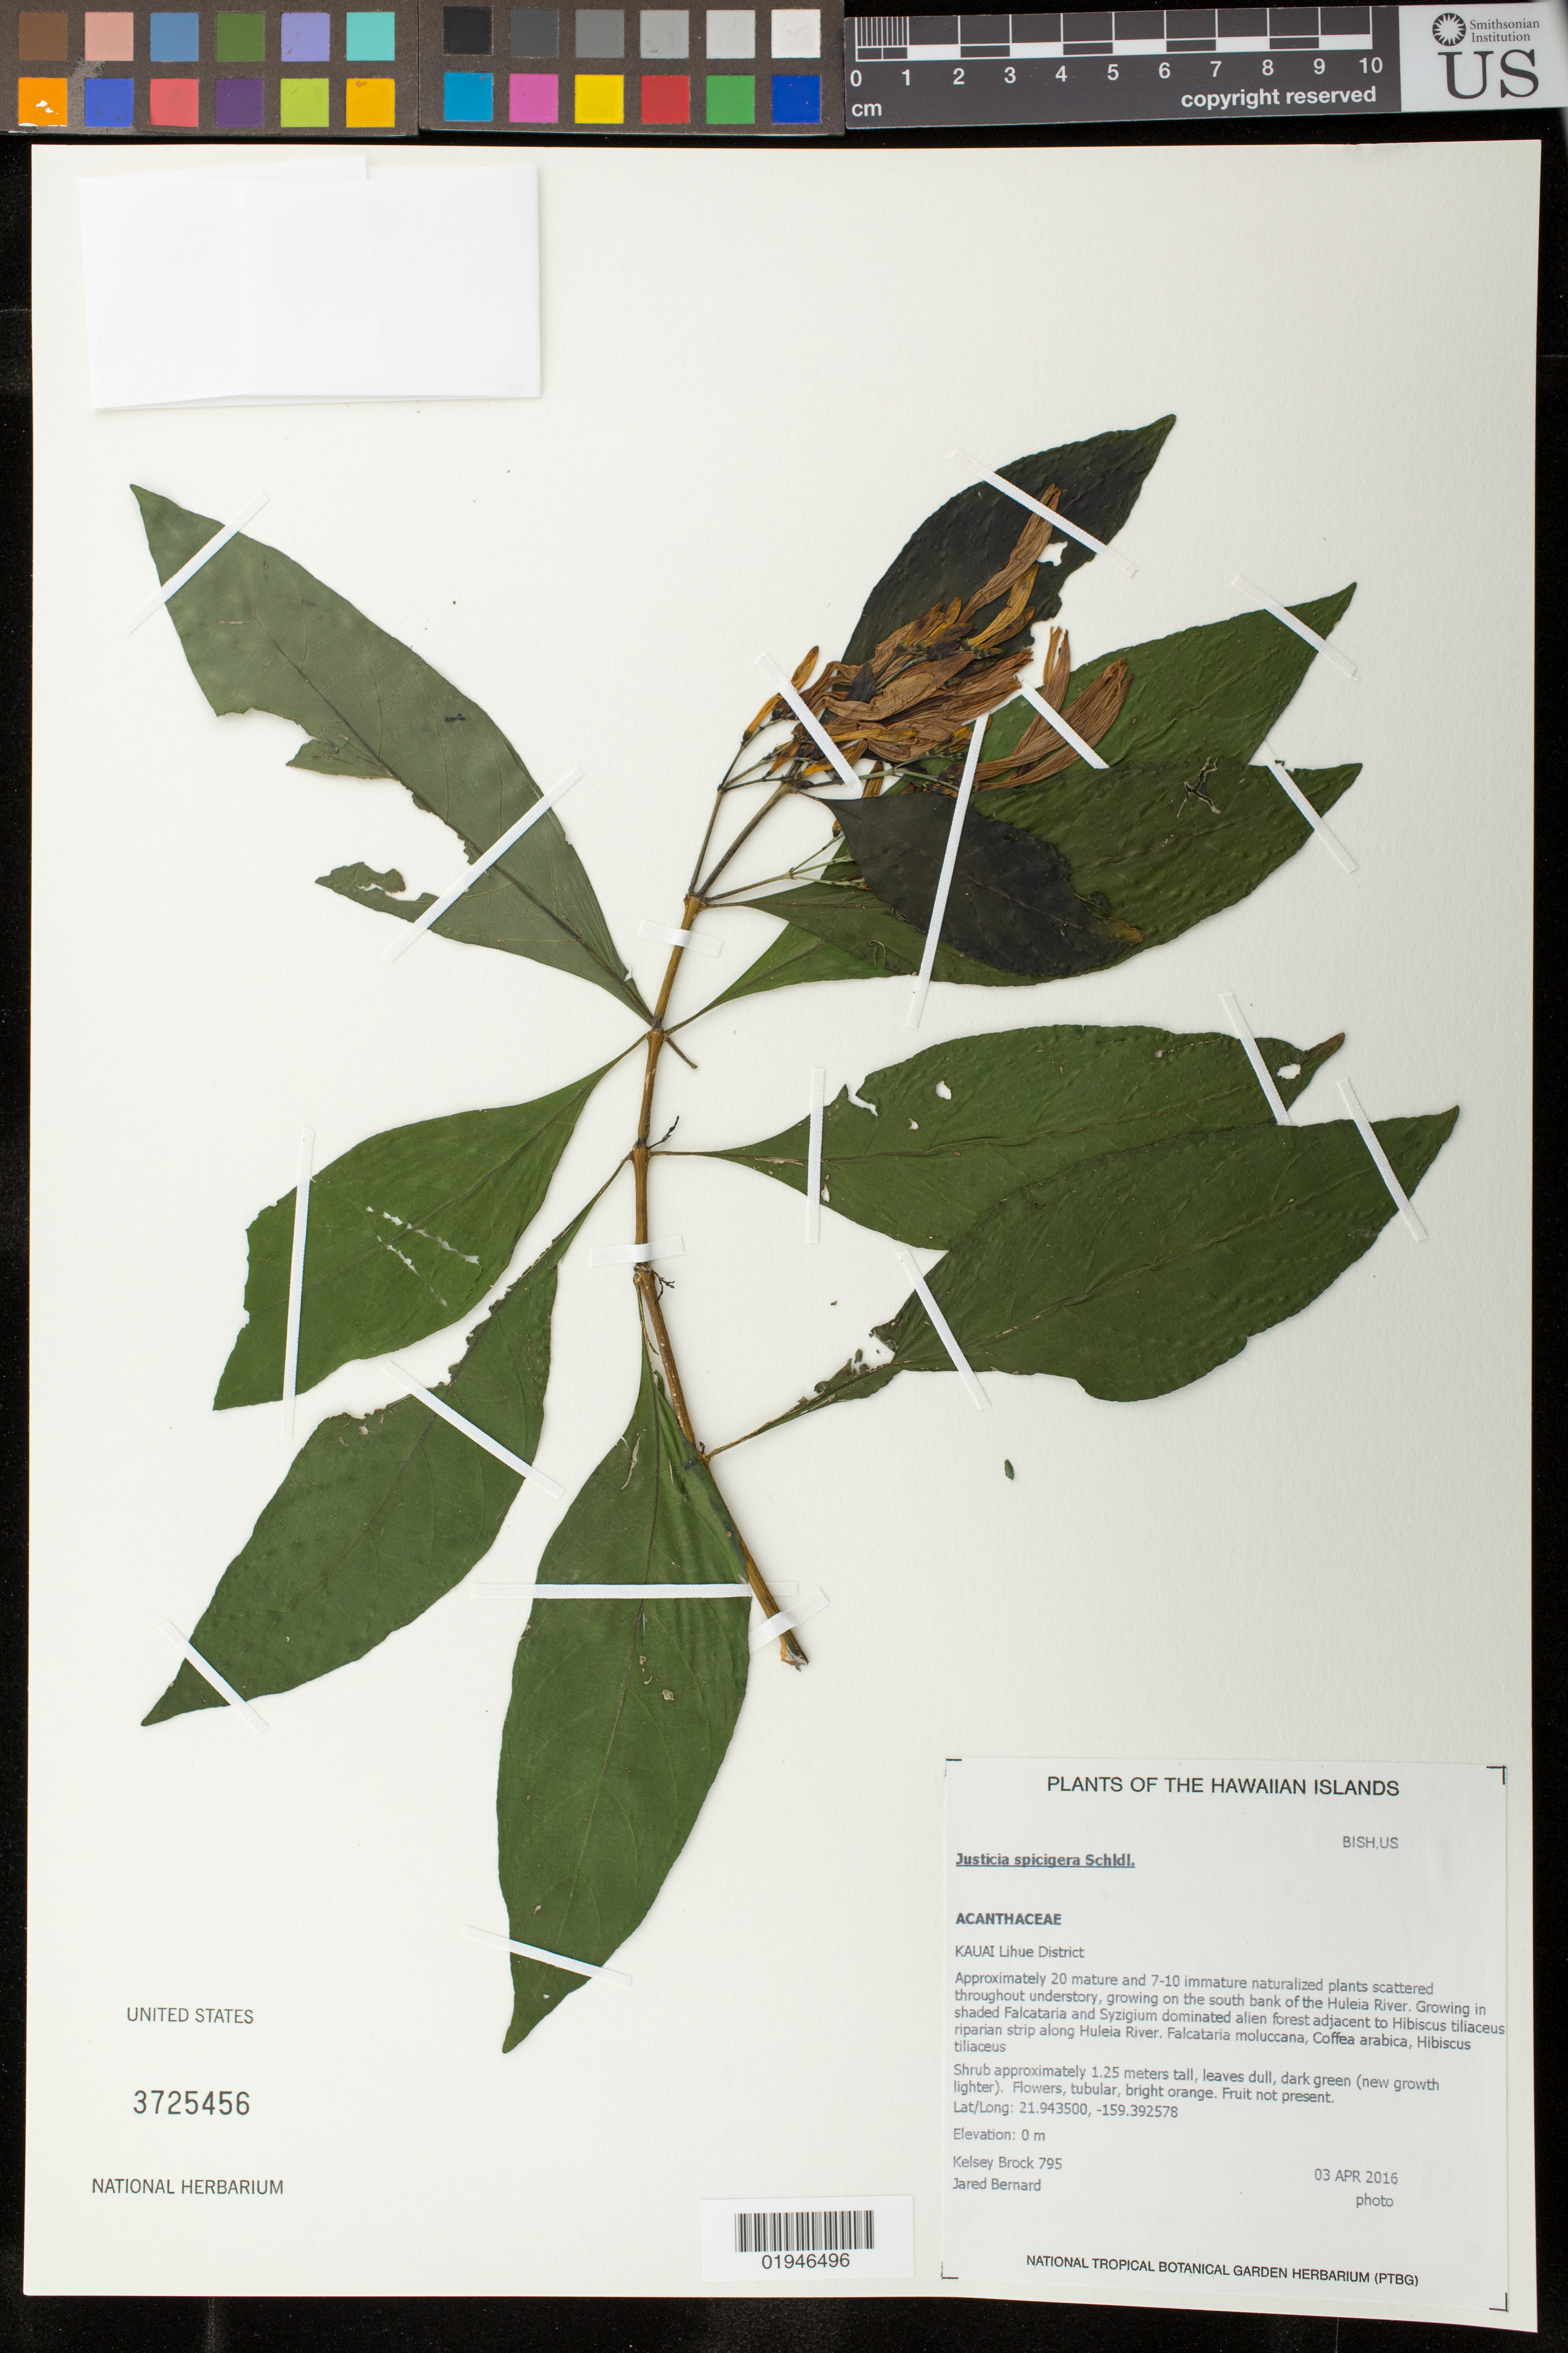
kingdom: Plantae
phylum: Tracheophyta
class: Magnoliopsida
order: Lamiales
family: Acanthaceae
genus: Justicia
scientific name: Justicia spicigera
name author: Schltdl.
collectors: K. Brock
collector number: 795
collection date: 2016-04-03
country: United States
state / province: Hawaii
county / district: Kauai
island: Kaua'i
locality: Lihue District, south bank of the Huleia River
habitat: Alien forest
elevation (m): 0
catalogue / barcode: US 3725456